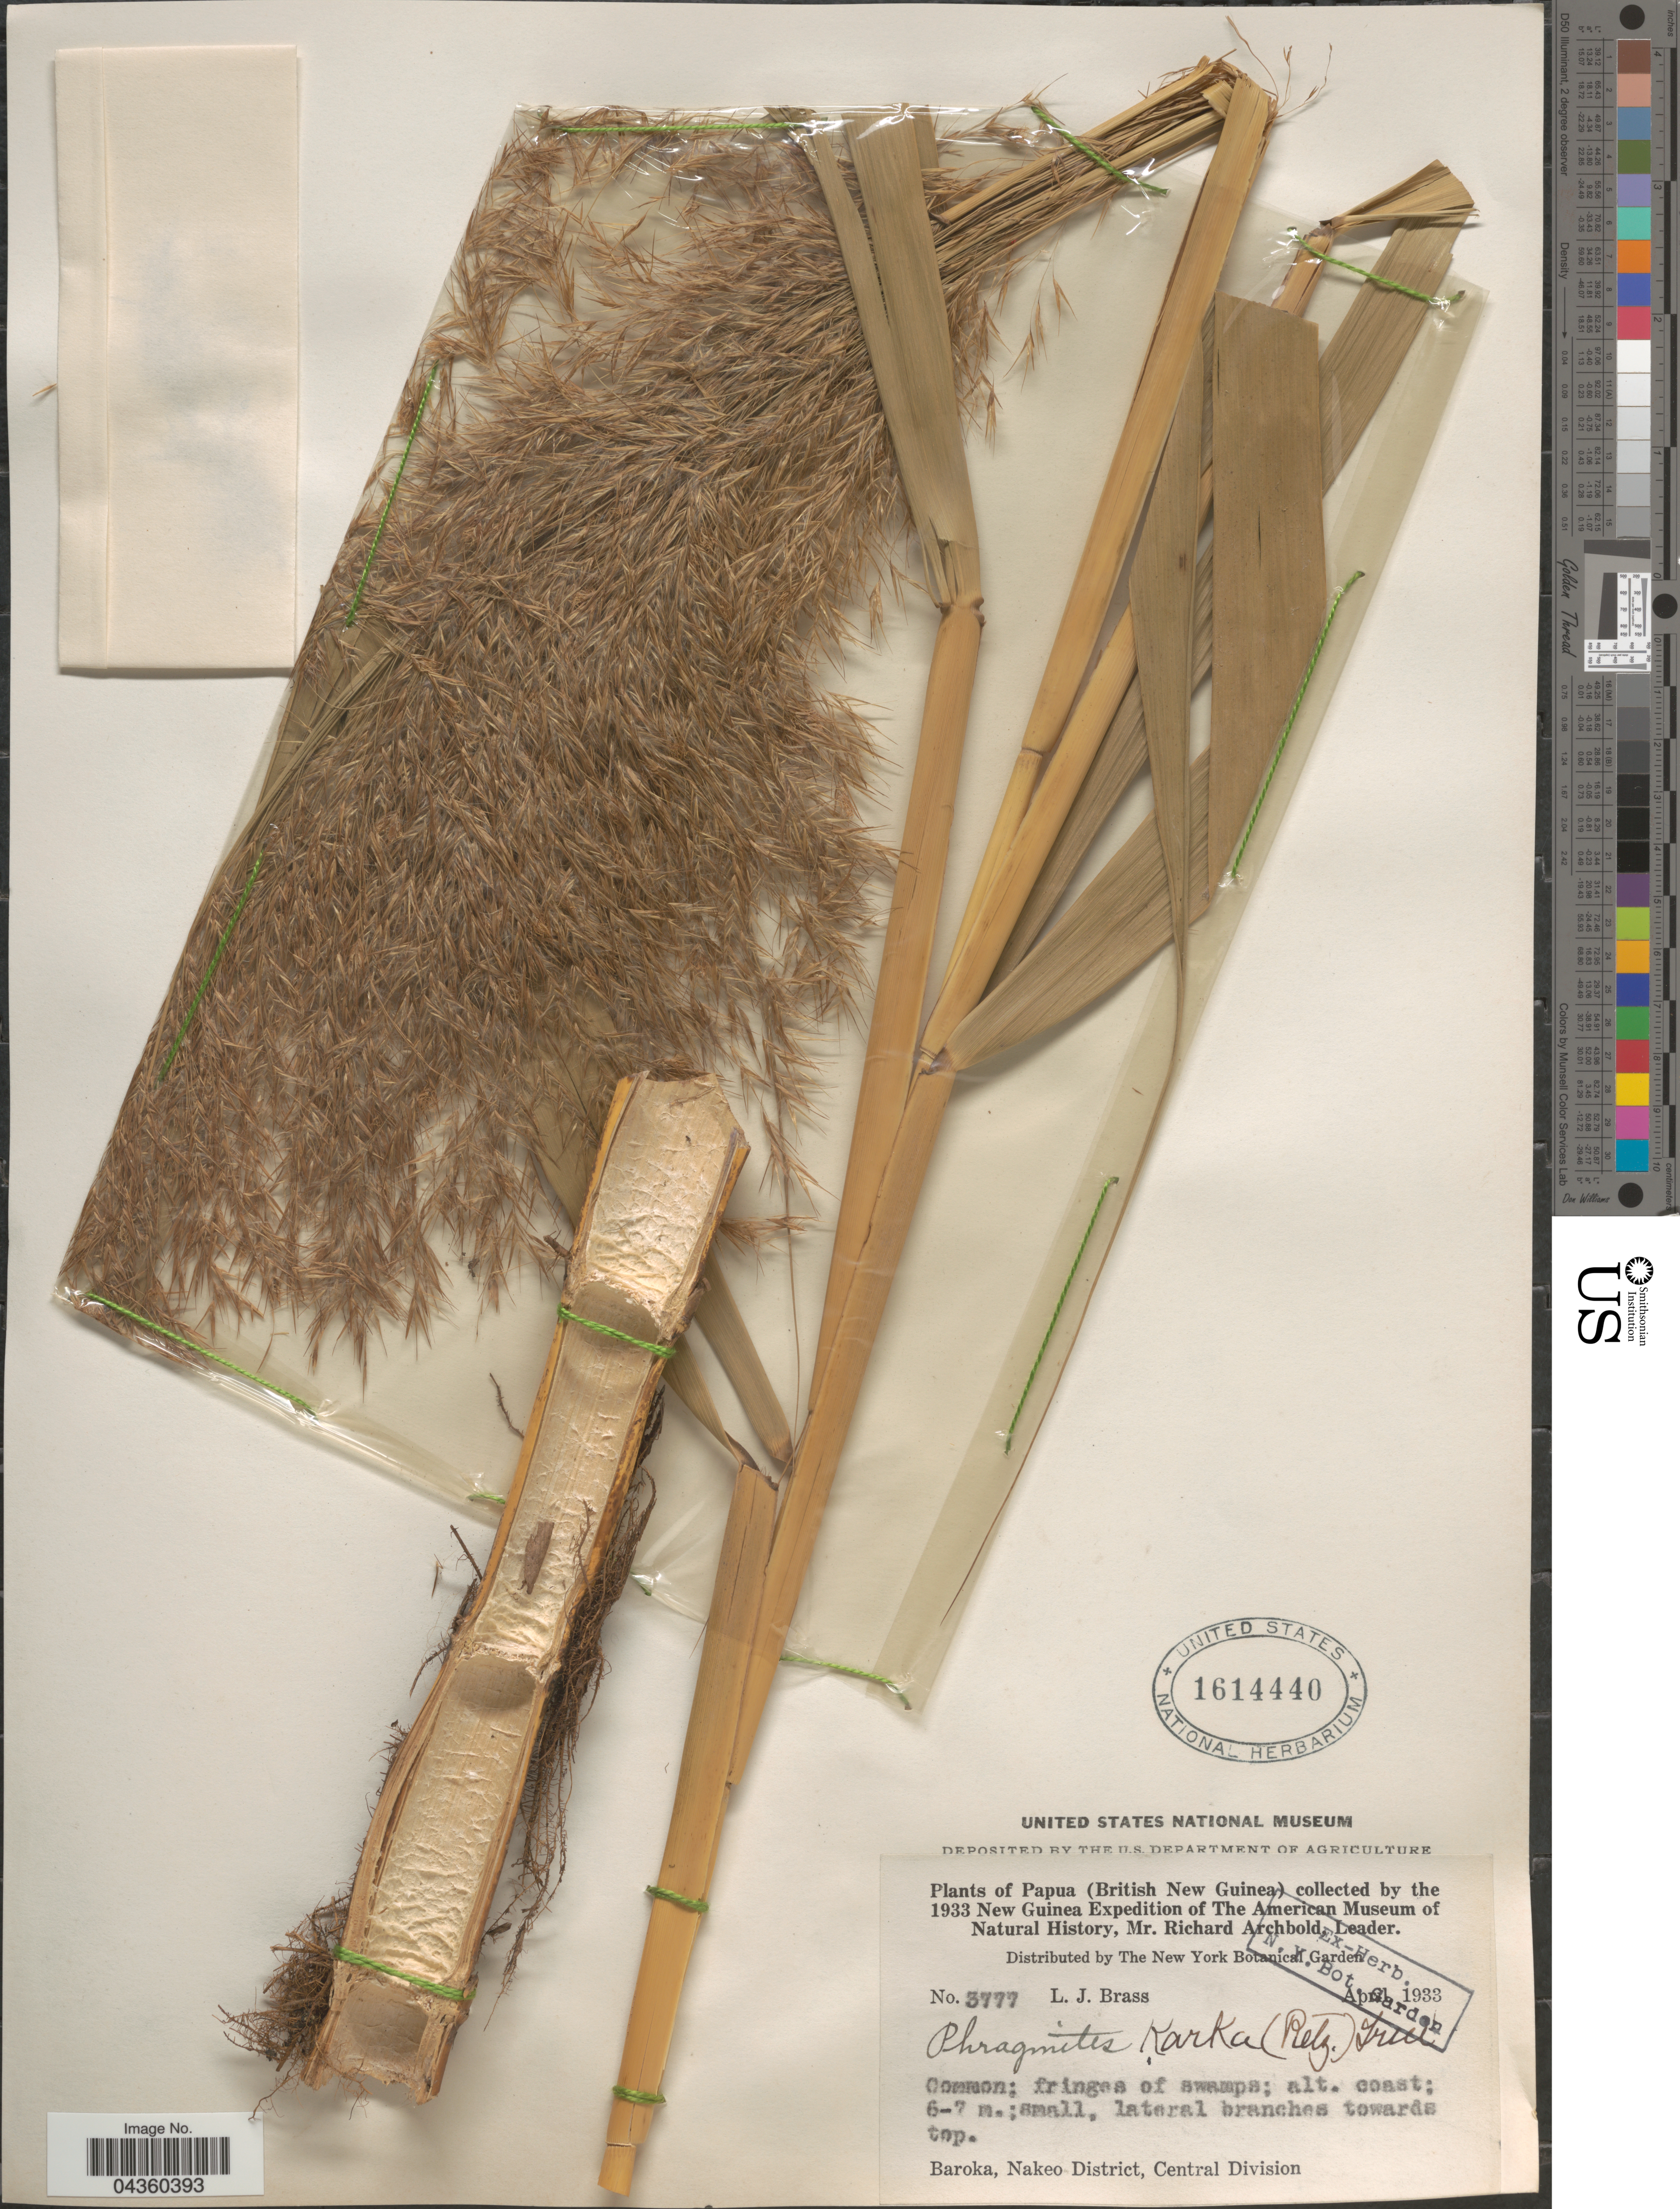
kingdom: Plantae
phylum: Tracheophyta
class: Liliopsida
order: Poales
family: Poaceae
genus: Phragmites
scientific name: Phragmites karka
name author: (Retz.) Trin. ex Steud.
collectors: L. J. Brass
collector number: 3777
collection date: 1933-04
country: Papua New Guinea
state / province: Central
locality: Papua (British New Guinea). The 1933 New Guinea Expedition. Baroka, Nakeo District, Central Division.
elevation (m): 6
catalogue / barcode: US 1614440